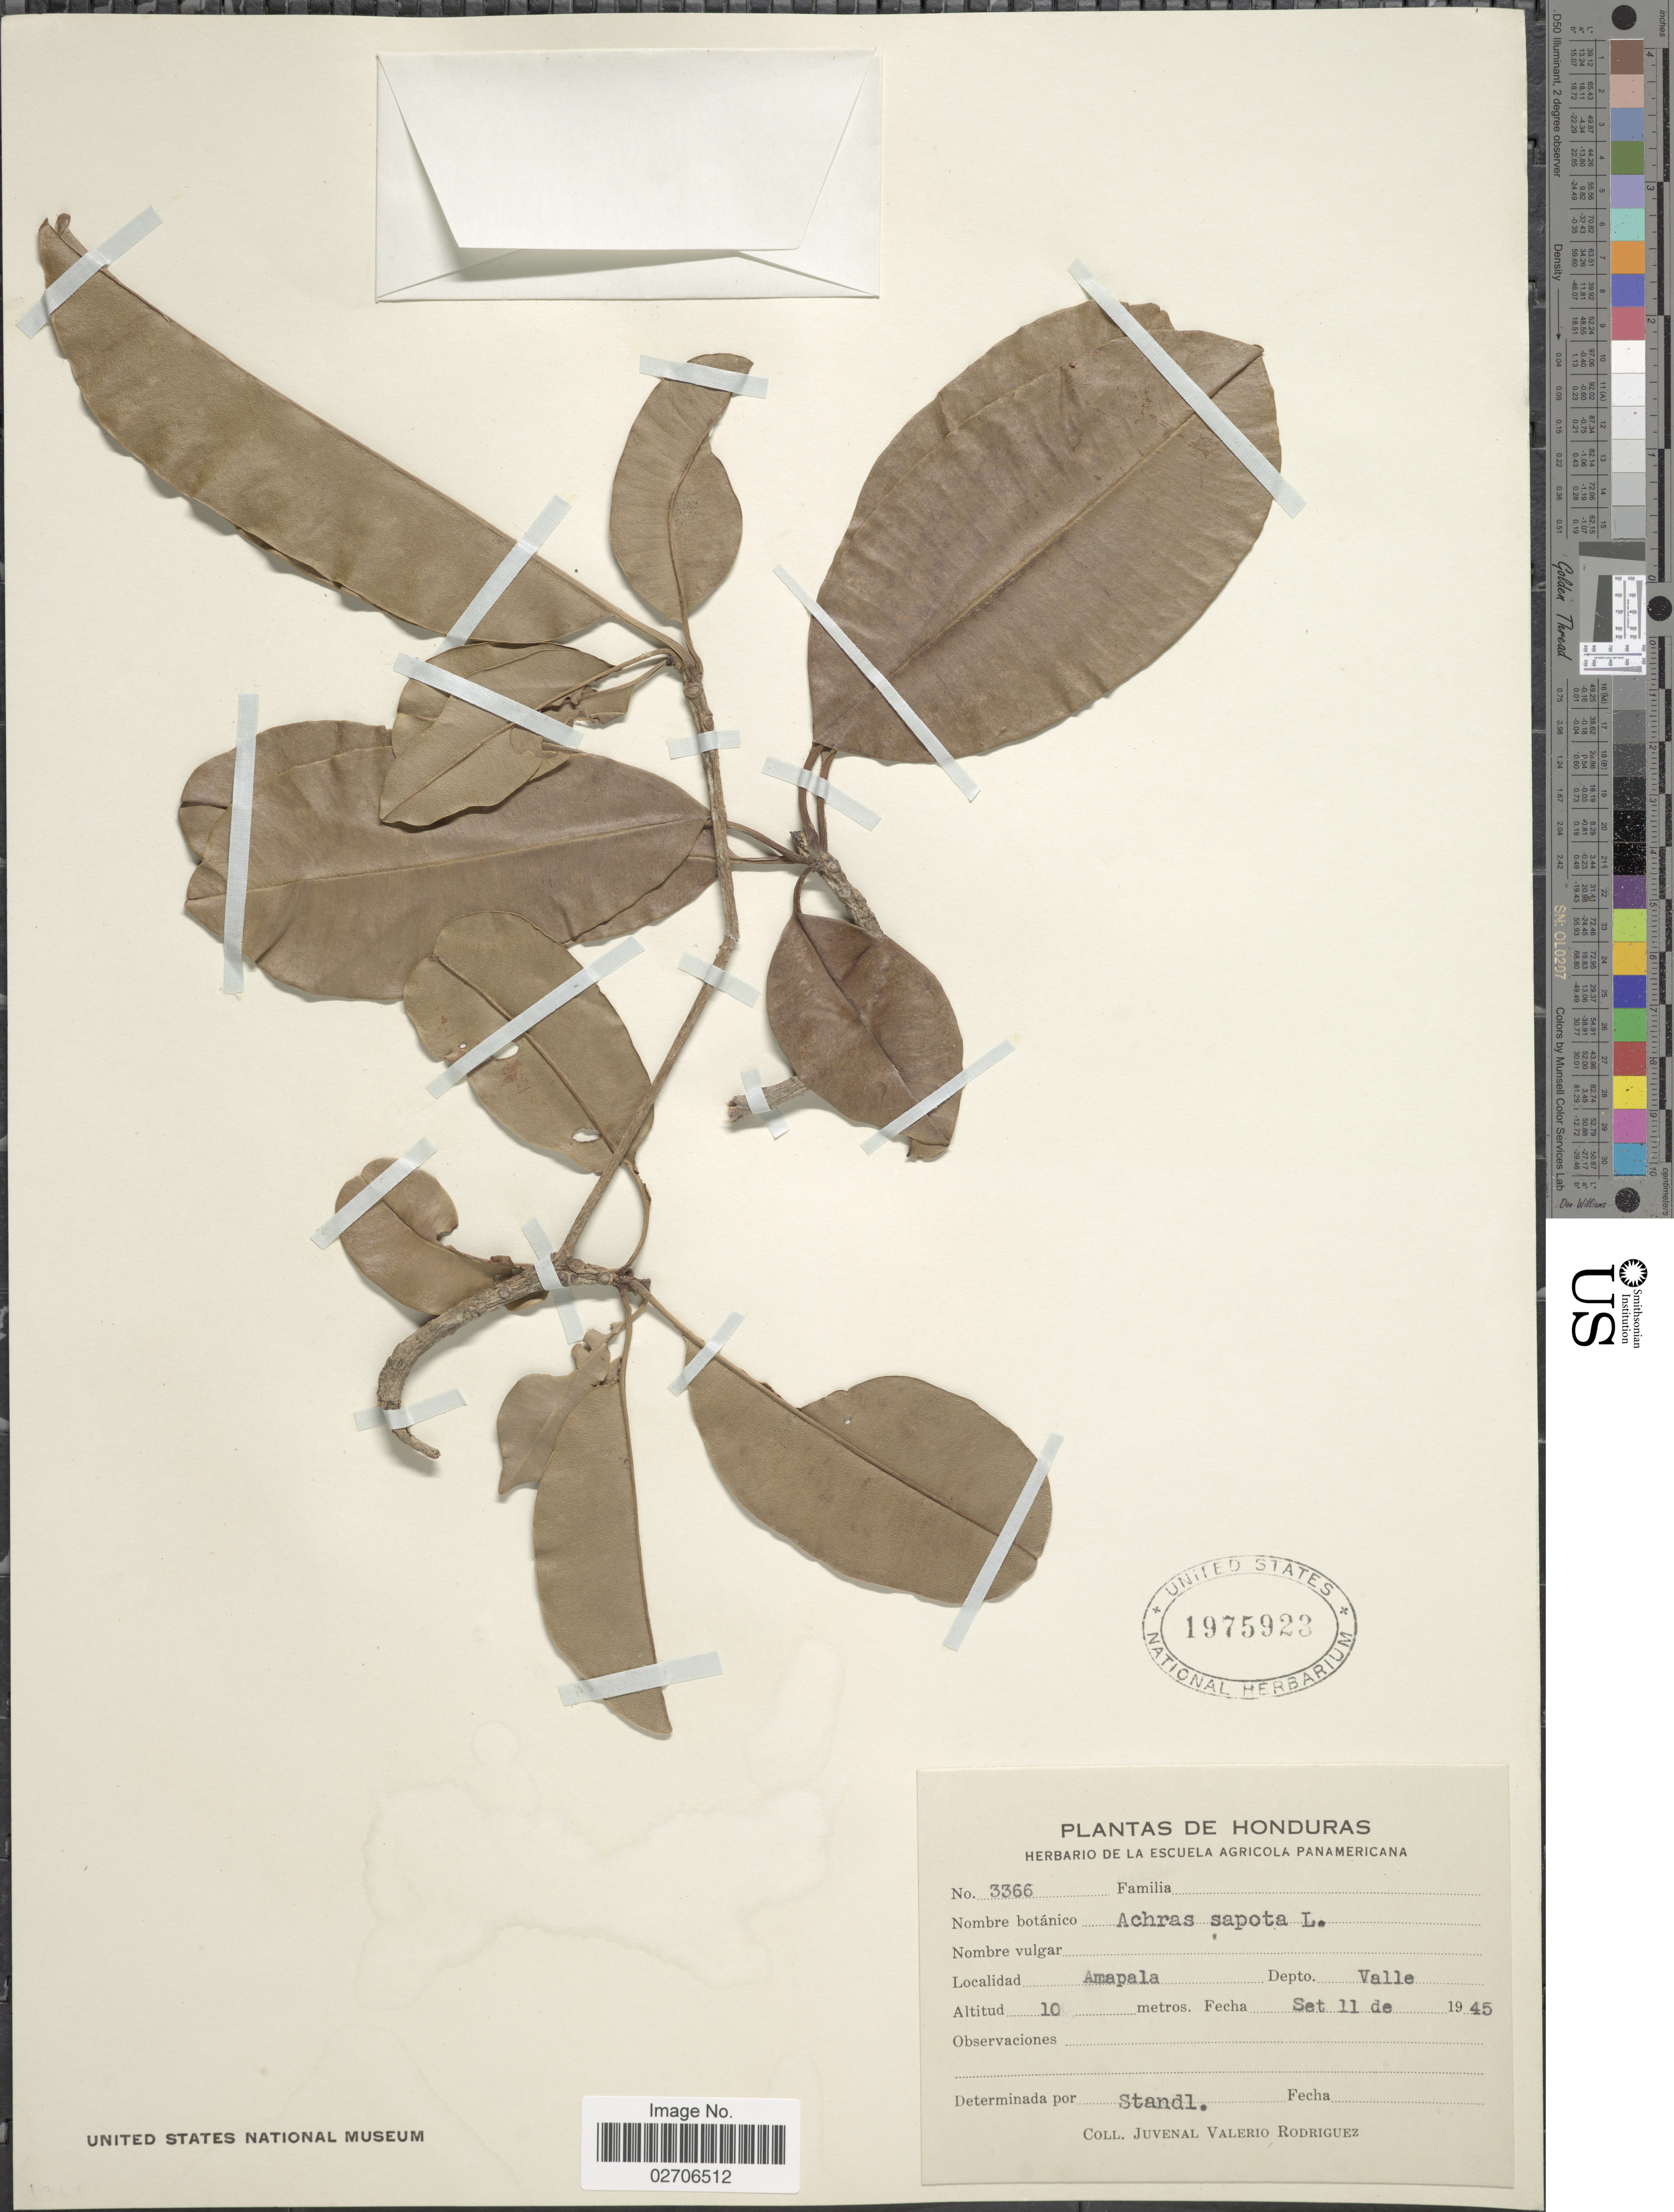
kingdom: Plantae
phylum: Tracheophyta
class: Magnoliopsida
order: Ericales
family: Sapotaceae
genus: Manilkara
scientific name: Manilkara zapota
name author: (L.) P. Royen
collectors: J. Rodriguez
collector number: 3366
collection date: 1945-09-11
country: Honduras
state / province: Valle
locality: Amapala, Depto. Valle.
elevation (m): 10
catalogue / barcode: US 1975923